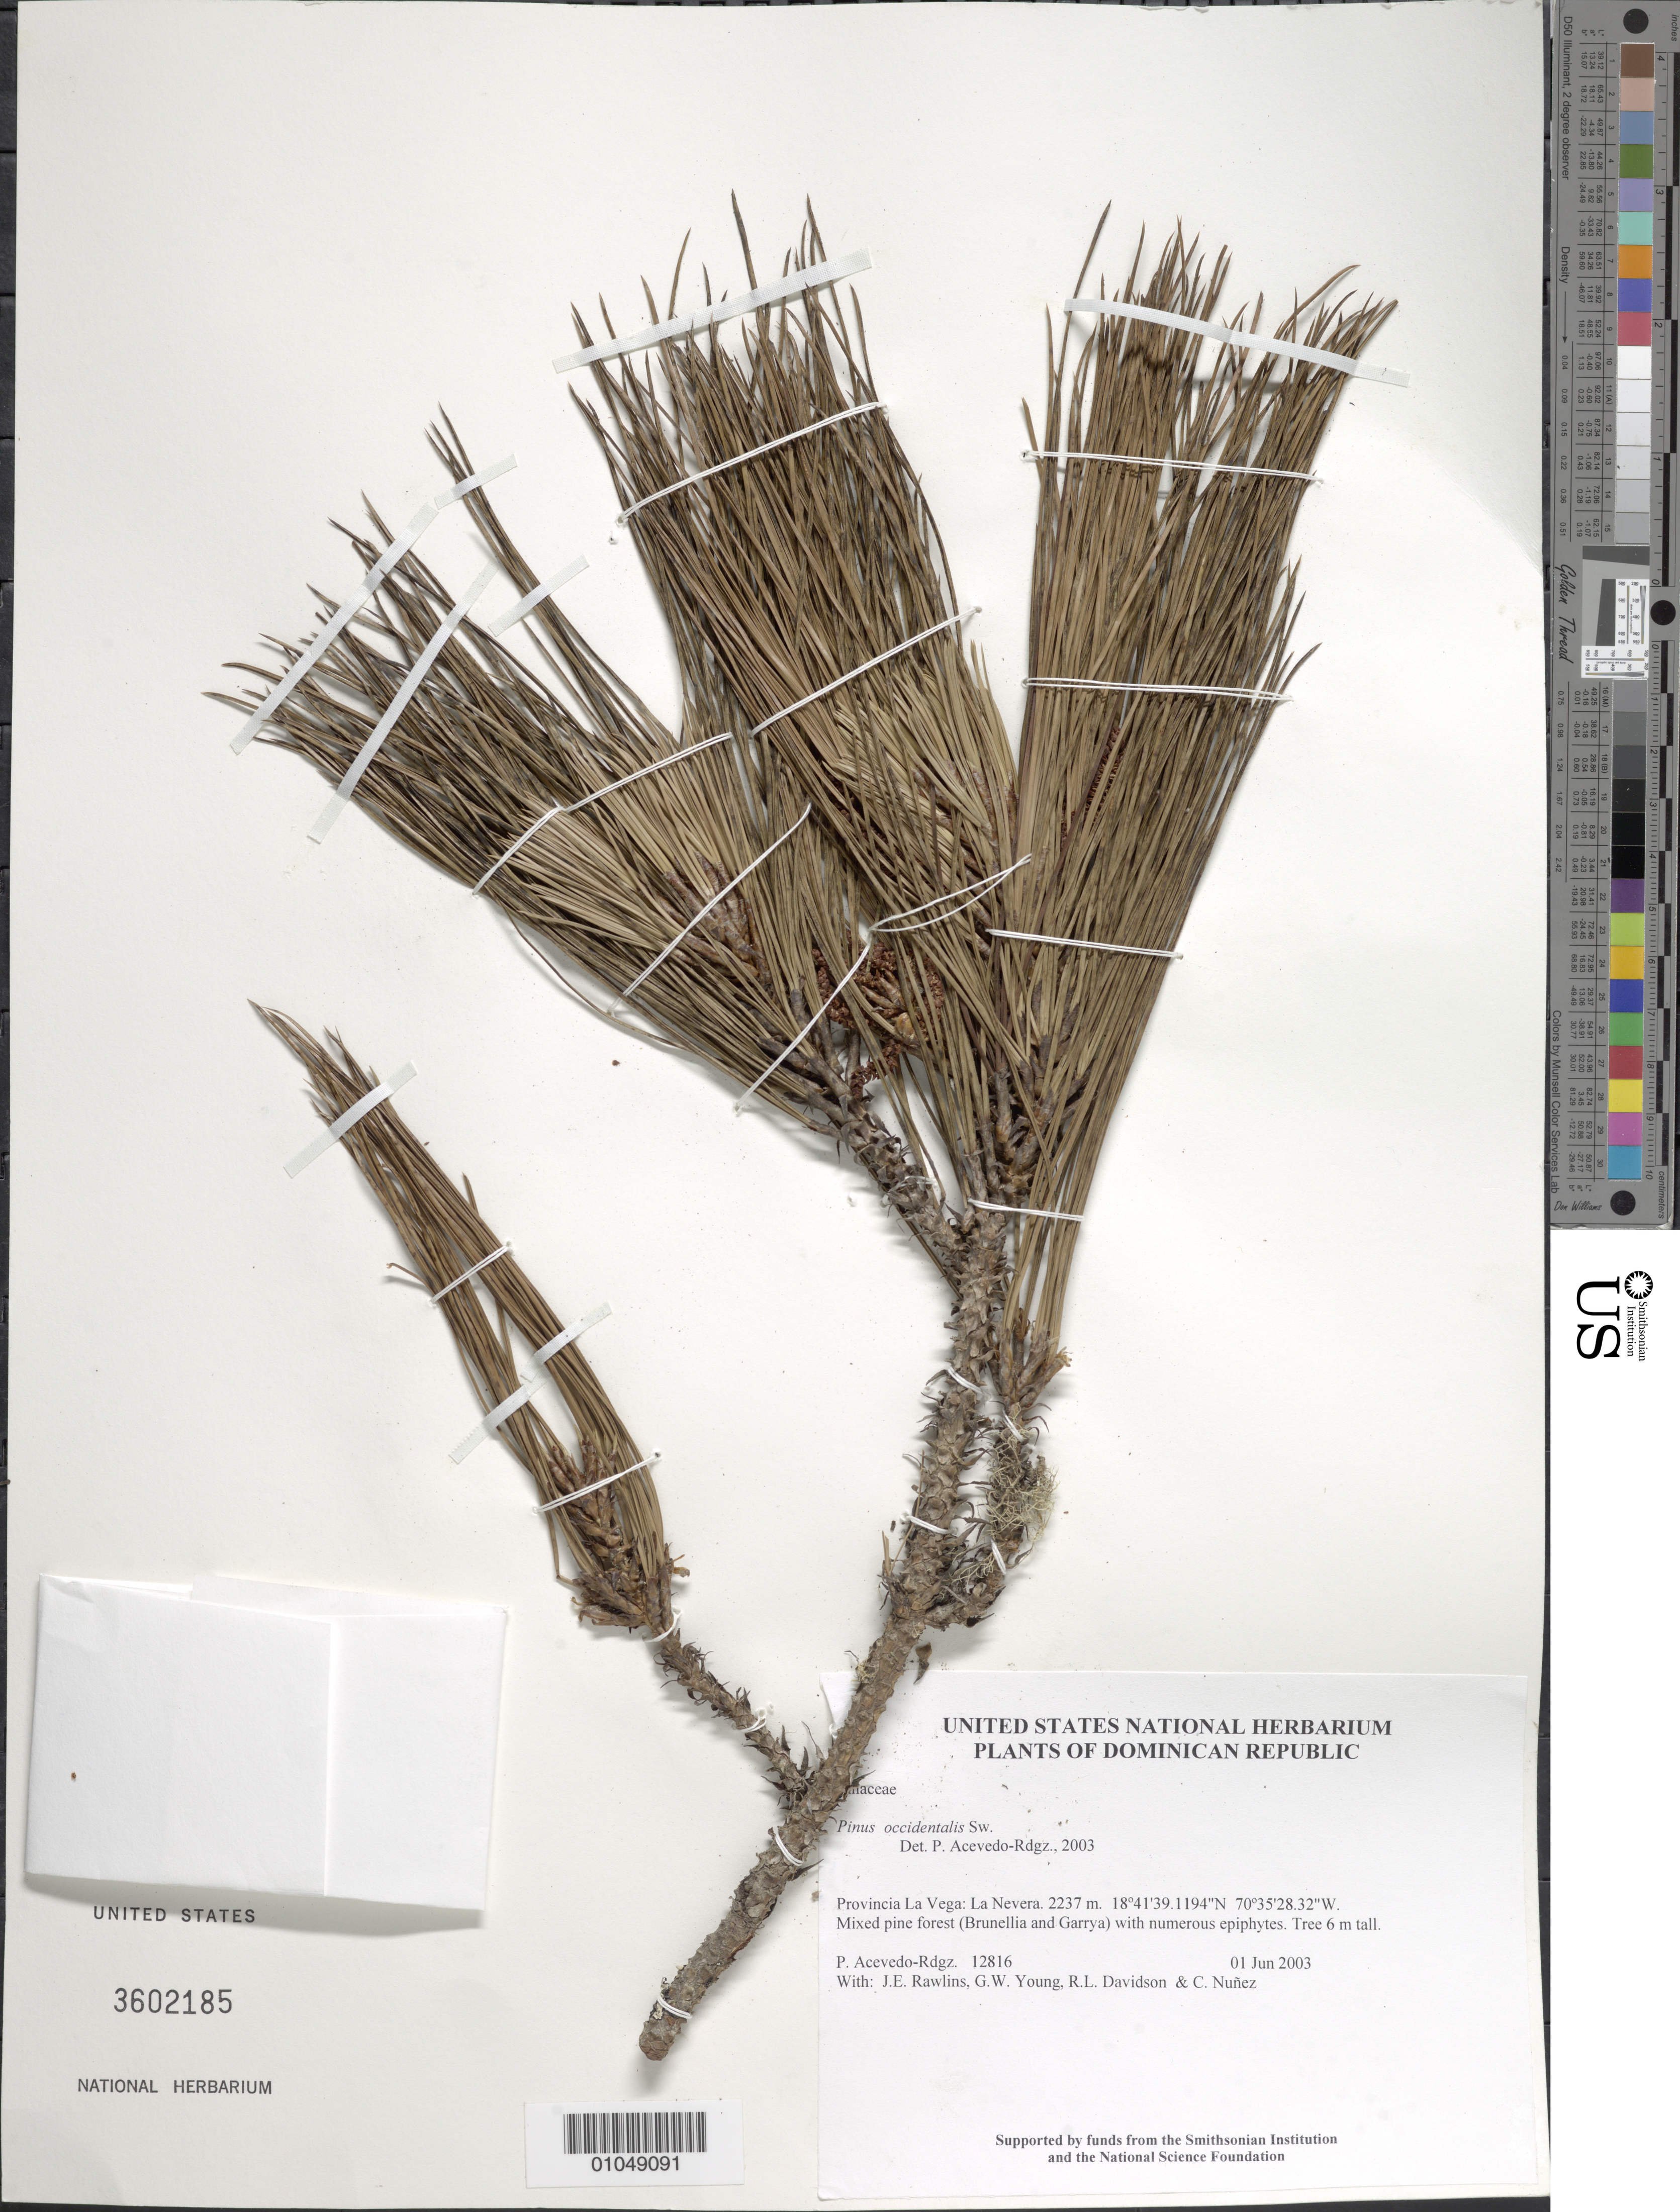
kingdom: Plantae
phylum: Tracheophyta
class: Pinopsida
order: Pinales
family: Pinaceae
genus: Pinus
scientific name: Pinus occidentalis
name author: Sw.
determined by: Acevedo-Rodríguez, P., (BOT), Smithsonian Institution - National Museum of Natural History (UNITED STATES)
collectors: P. Acevedo-Rodr., J. Rawlins, G. Young, R. Davidson & C. Nunez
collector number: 12816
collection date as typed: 01 Jun 2003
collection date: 2003-06-01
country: Dominican Republic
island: Hispaniola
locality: Provincia La Vega: La Nevera.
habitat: Mixed pine forest (Brunellia and Garrya) with numerous epiphytes.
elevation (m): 2237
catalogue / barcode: US 3602185